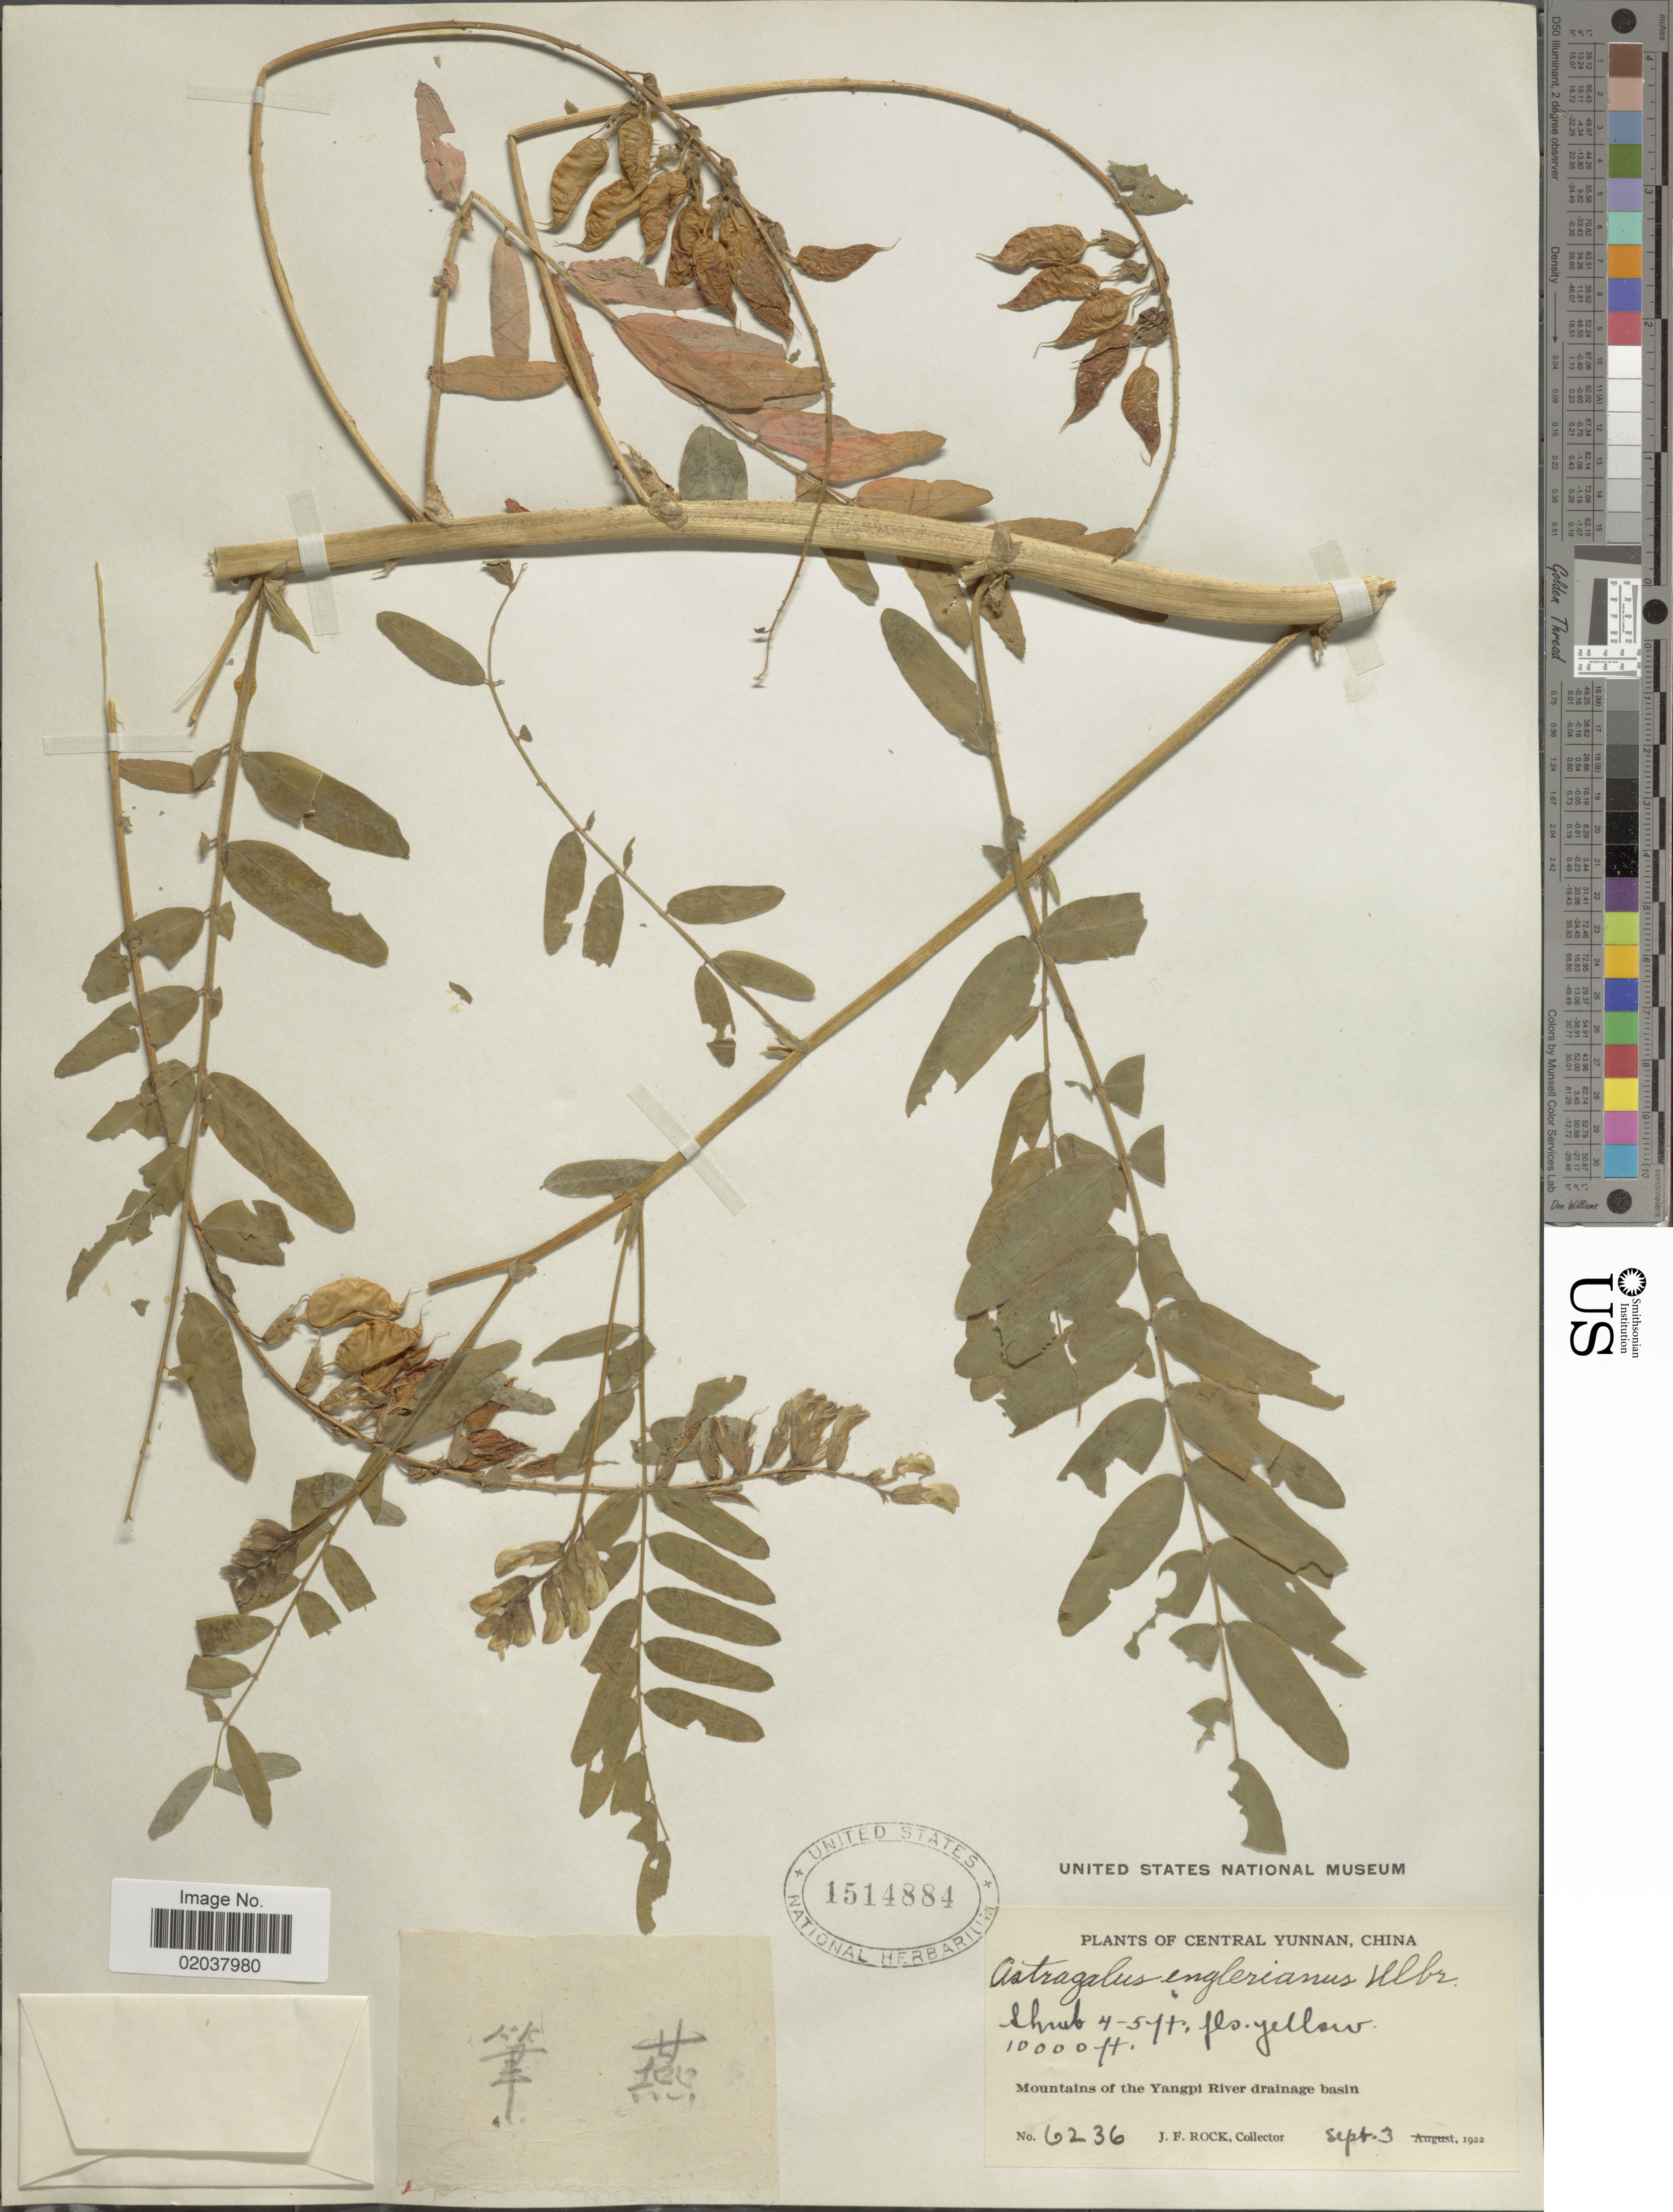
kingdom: Plantae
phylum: Tracheophyta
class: Magnoliopsida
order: Fabales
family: Fabaceae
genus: Astragalus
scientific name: Astragalus englerianus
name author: Ulbr.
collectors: J. Rock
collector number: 6236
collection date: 1922-09-03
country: China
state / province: Yunnan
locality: Central Yunnan. Mountains of the Yangpi River drainage basin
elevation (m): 3048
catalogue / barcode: US 1514884